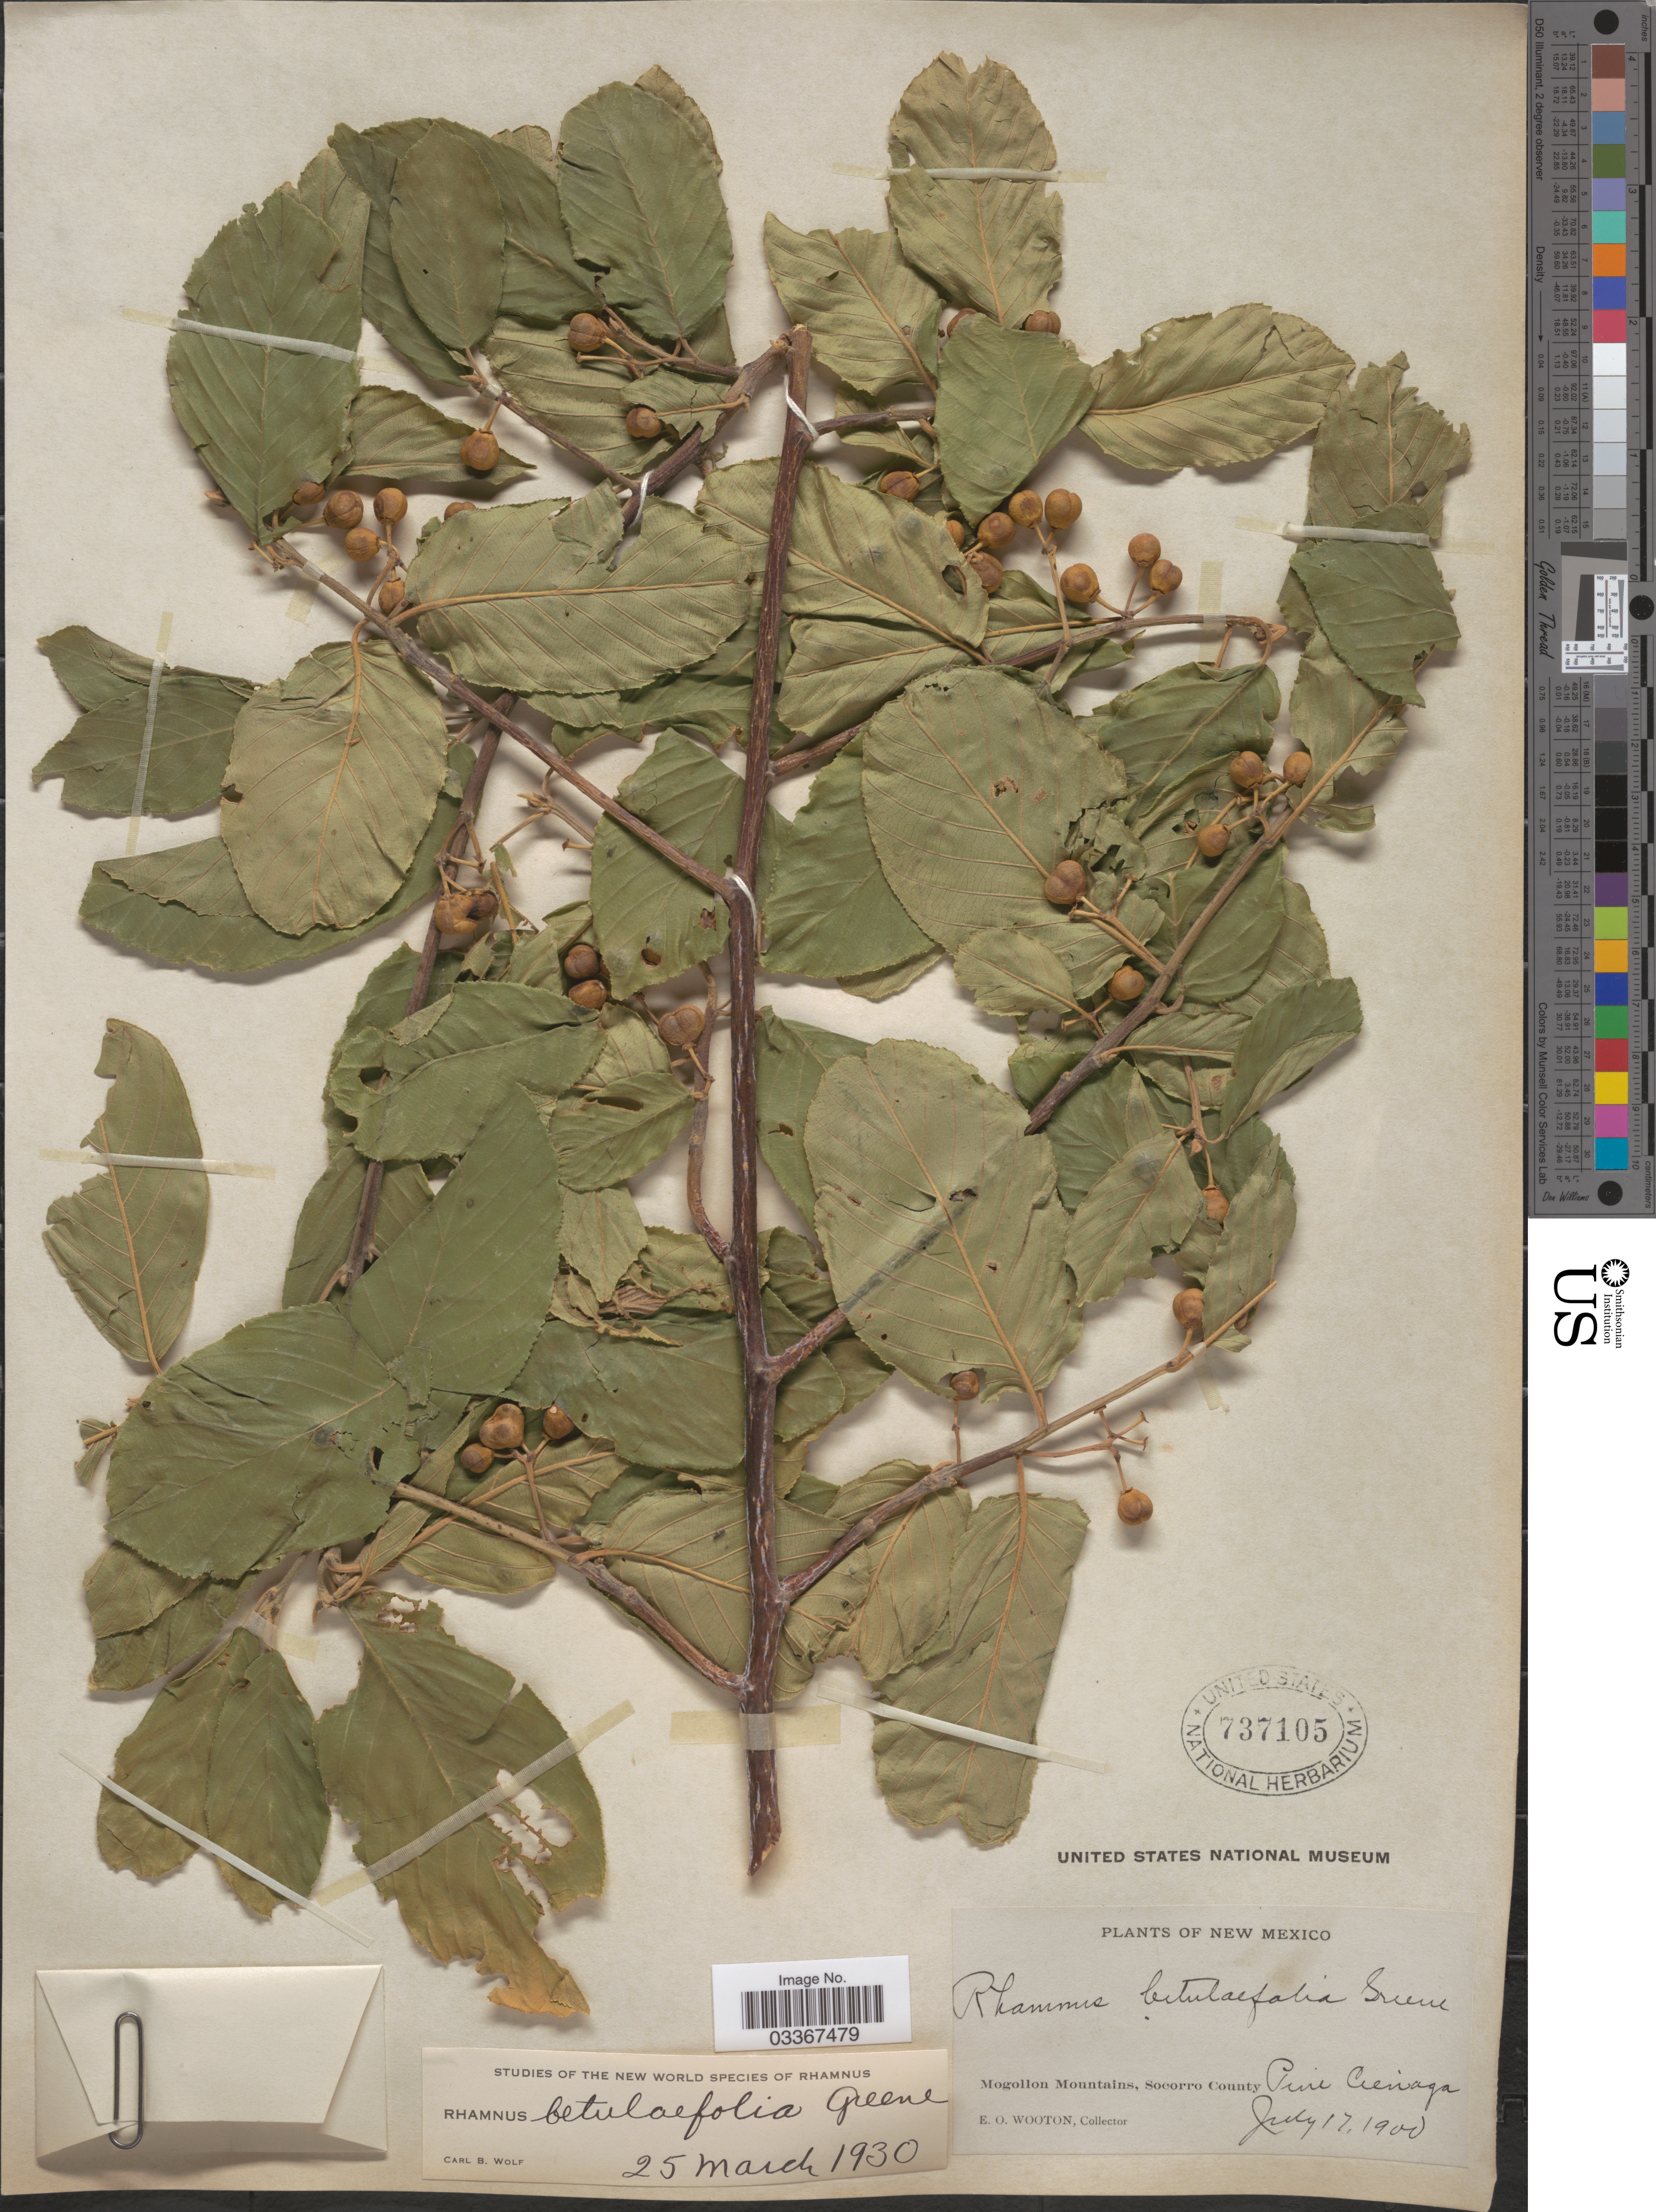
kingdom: Plantae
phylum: Tracheophyta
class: Magnoliopsida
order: Rosales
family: Rhamnaceae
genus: Frangula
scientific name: Frangula betulifolia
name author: (Greene) Grubov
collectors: E. O. Wooton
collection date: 1900-07-17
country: United States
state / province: New Mexico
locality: Mogollon Mountains, Socorro County Pine Cienaga.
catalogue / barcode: US 737105